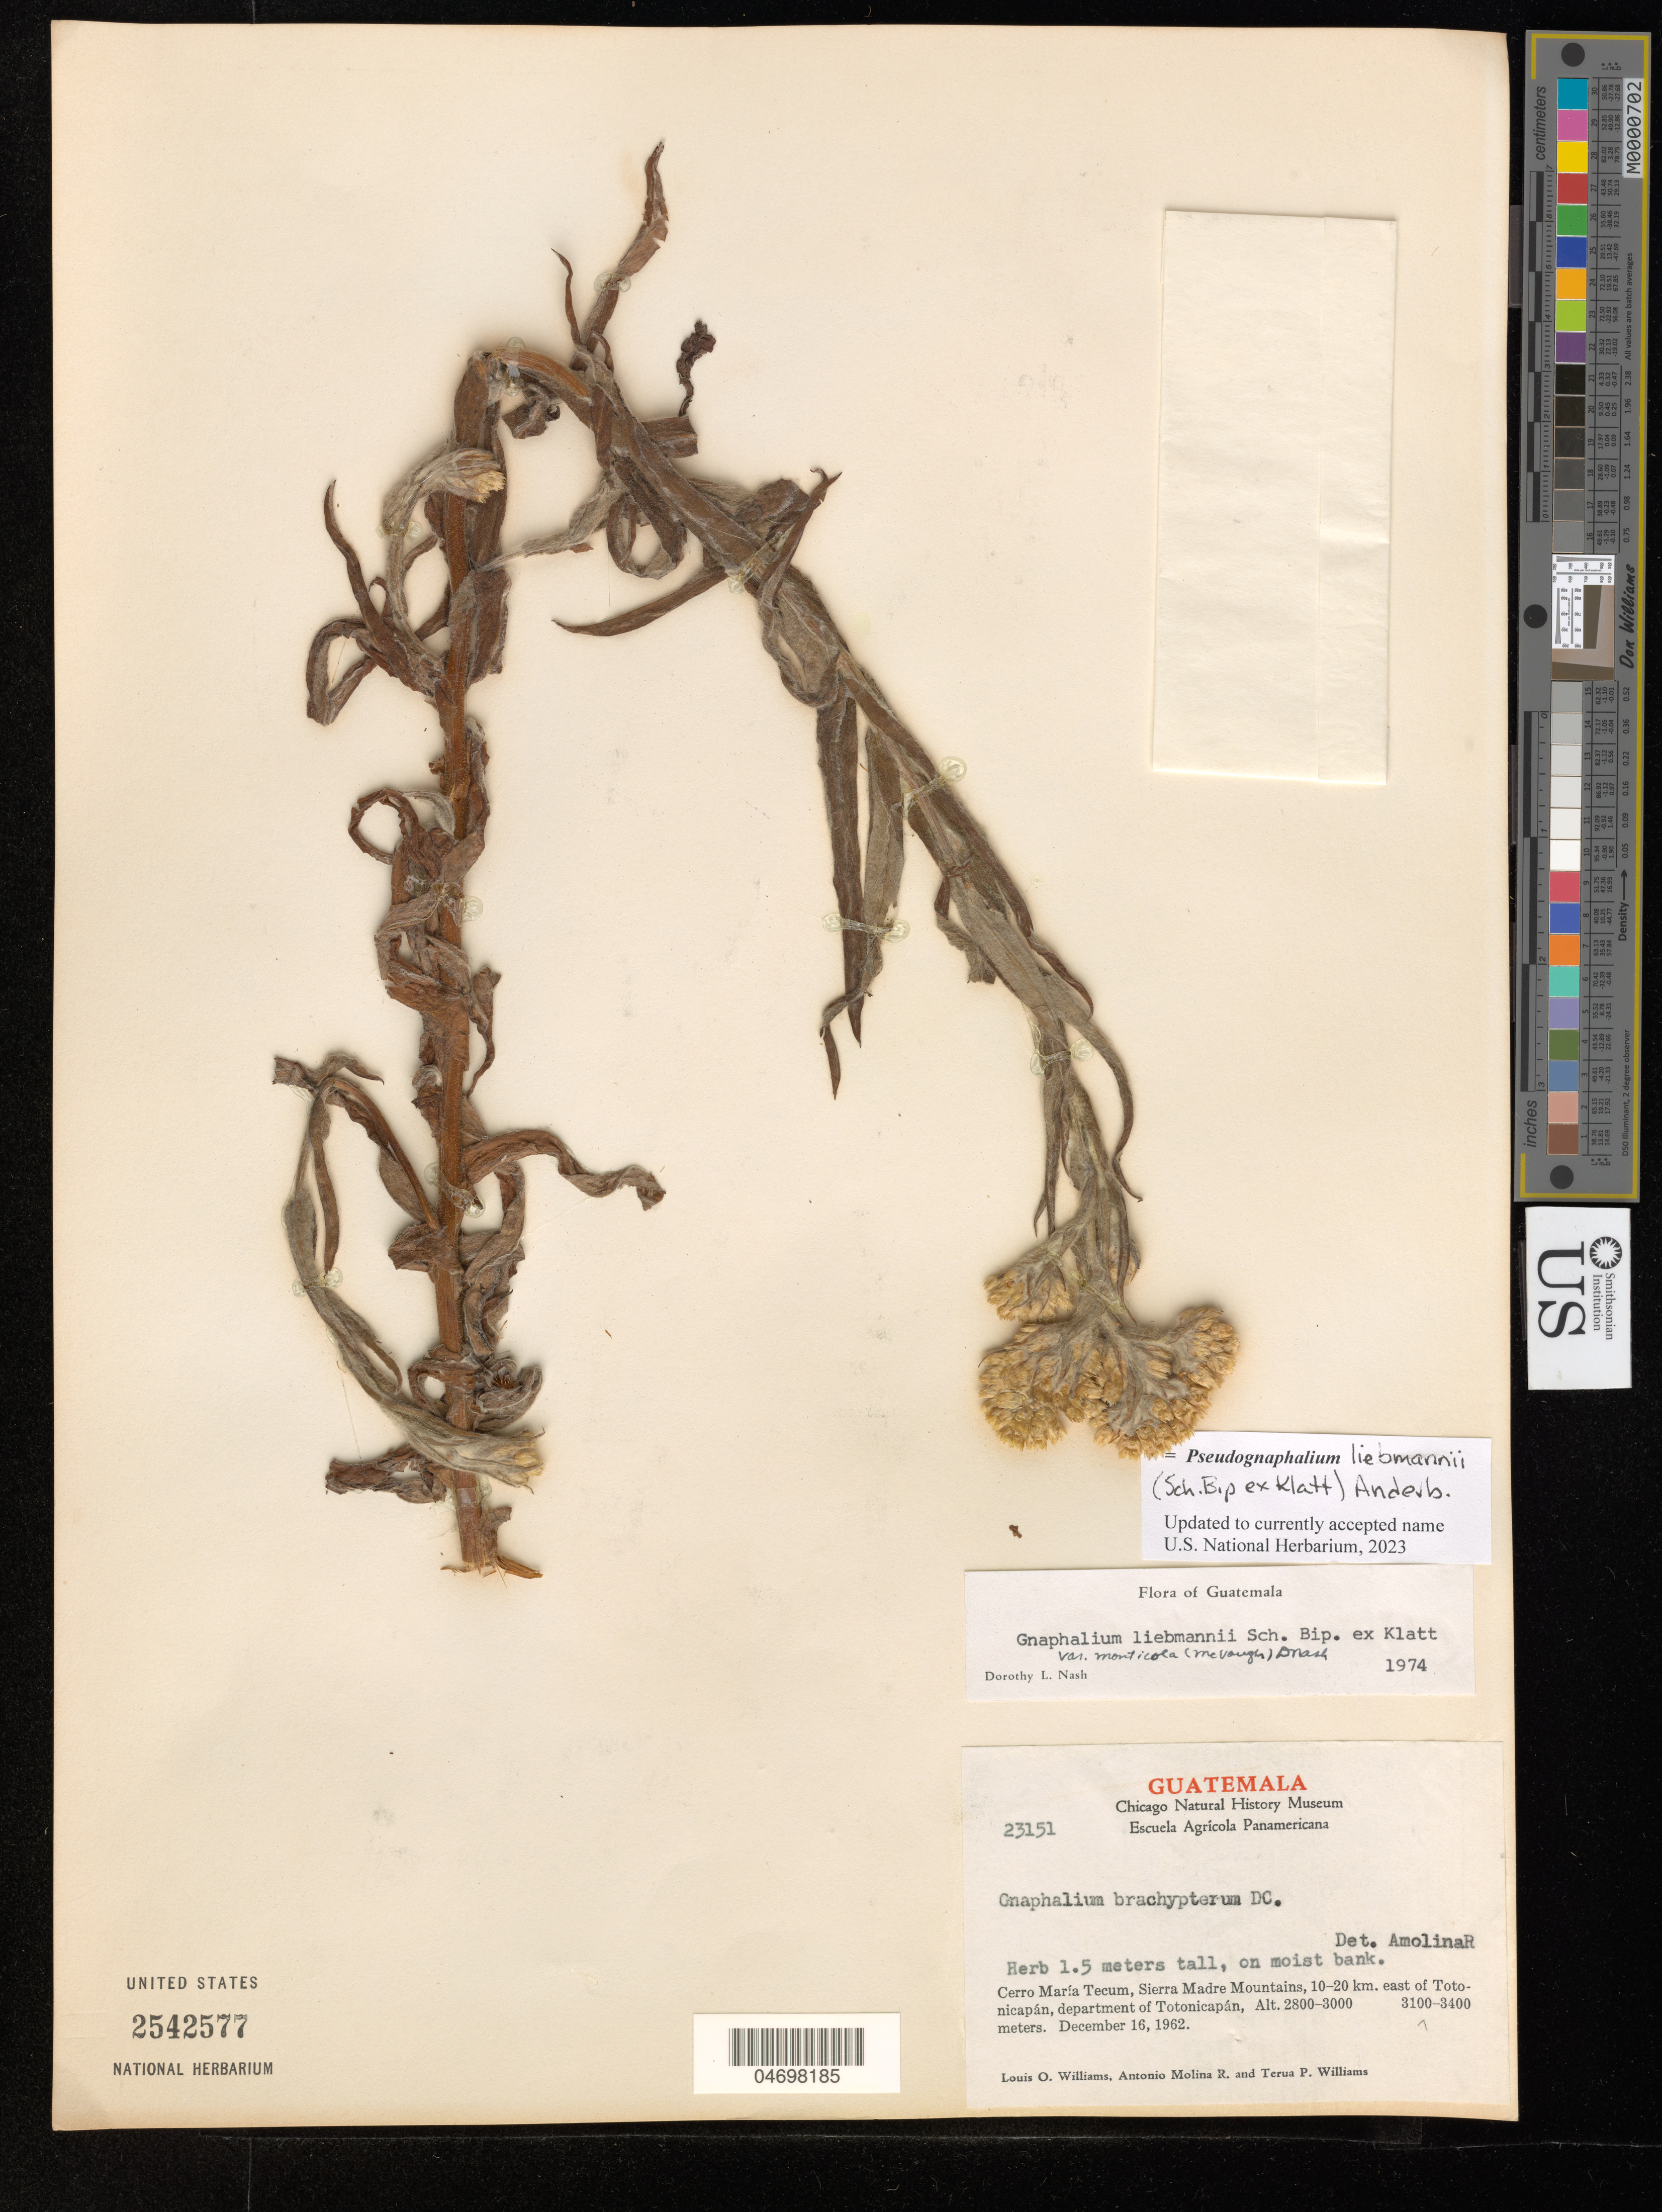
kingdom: Plantae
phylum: Tracheophyta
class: Magnoliopsida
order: Asterales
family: Asteraceae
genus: Pseudognaphalium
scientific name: Pseudognaphalium liebmannii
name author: (Sch. Bip. ex Klatt) Anderb.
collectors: L. O. Williams, A. Molina R. & T. P. Williams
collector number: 23151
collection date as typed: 16 Dec 1962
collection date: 1962-12-16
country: Guatemala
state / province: Totonicapán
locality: Cerro María Tecum, Sierra Madre Mountains, 10-20 km. east of Totonicapán.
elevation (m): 3000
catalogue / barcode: US 2542577